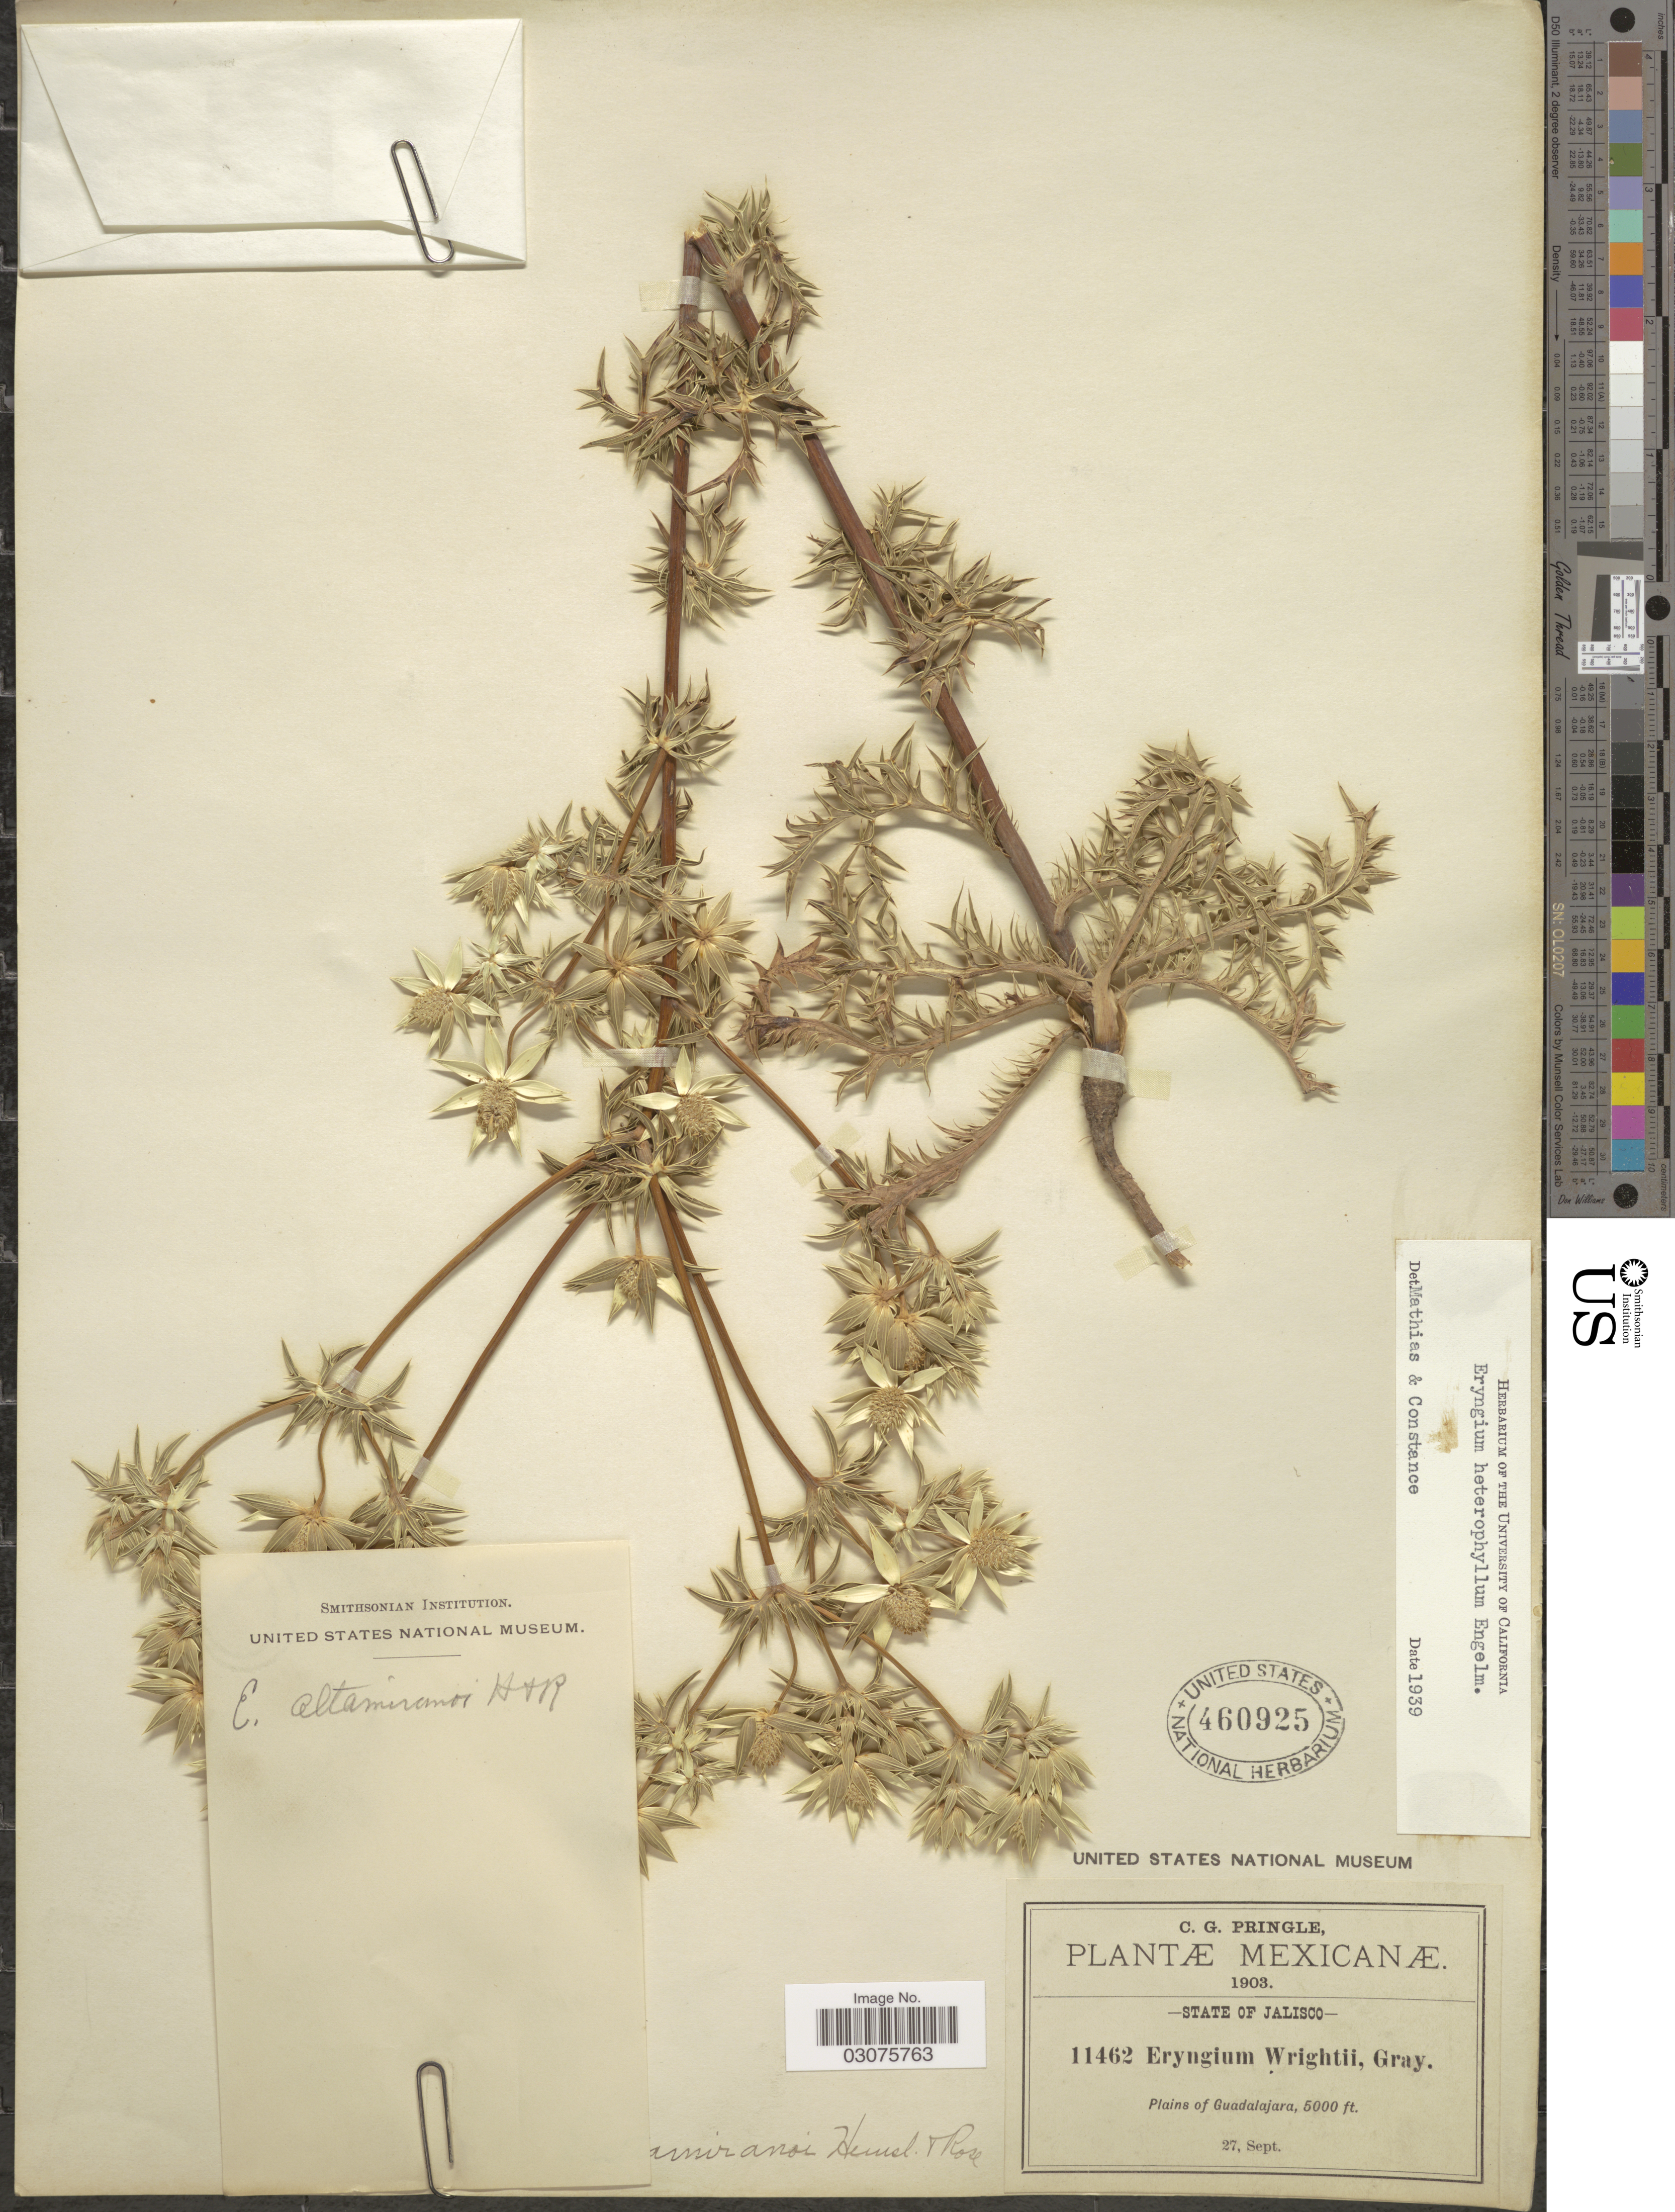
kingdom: Plantae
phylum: Tracheophyta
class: Magnoliopsida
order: Apiales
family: Apiaceae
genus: Eryngium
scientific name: Eryngium heterophyllum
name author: Engelm.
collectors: C. G. Pringle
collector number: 11462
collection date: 1903-09-27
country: Mexico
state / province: Jalisco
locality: Plains of Guadalajara.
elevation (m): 1524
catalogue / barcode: US 460925